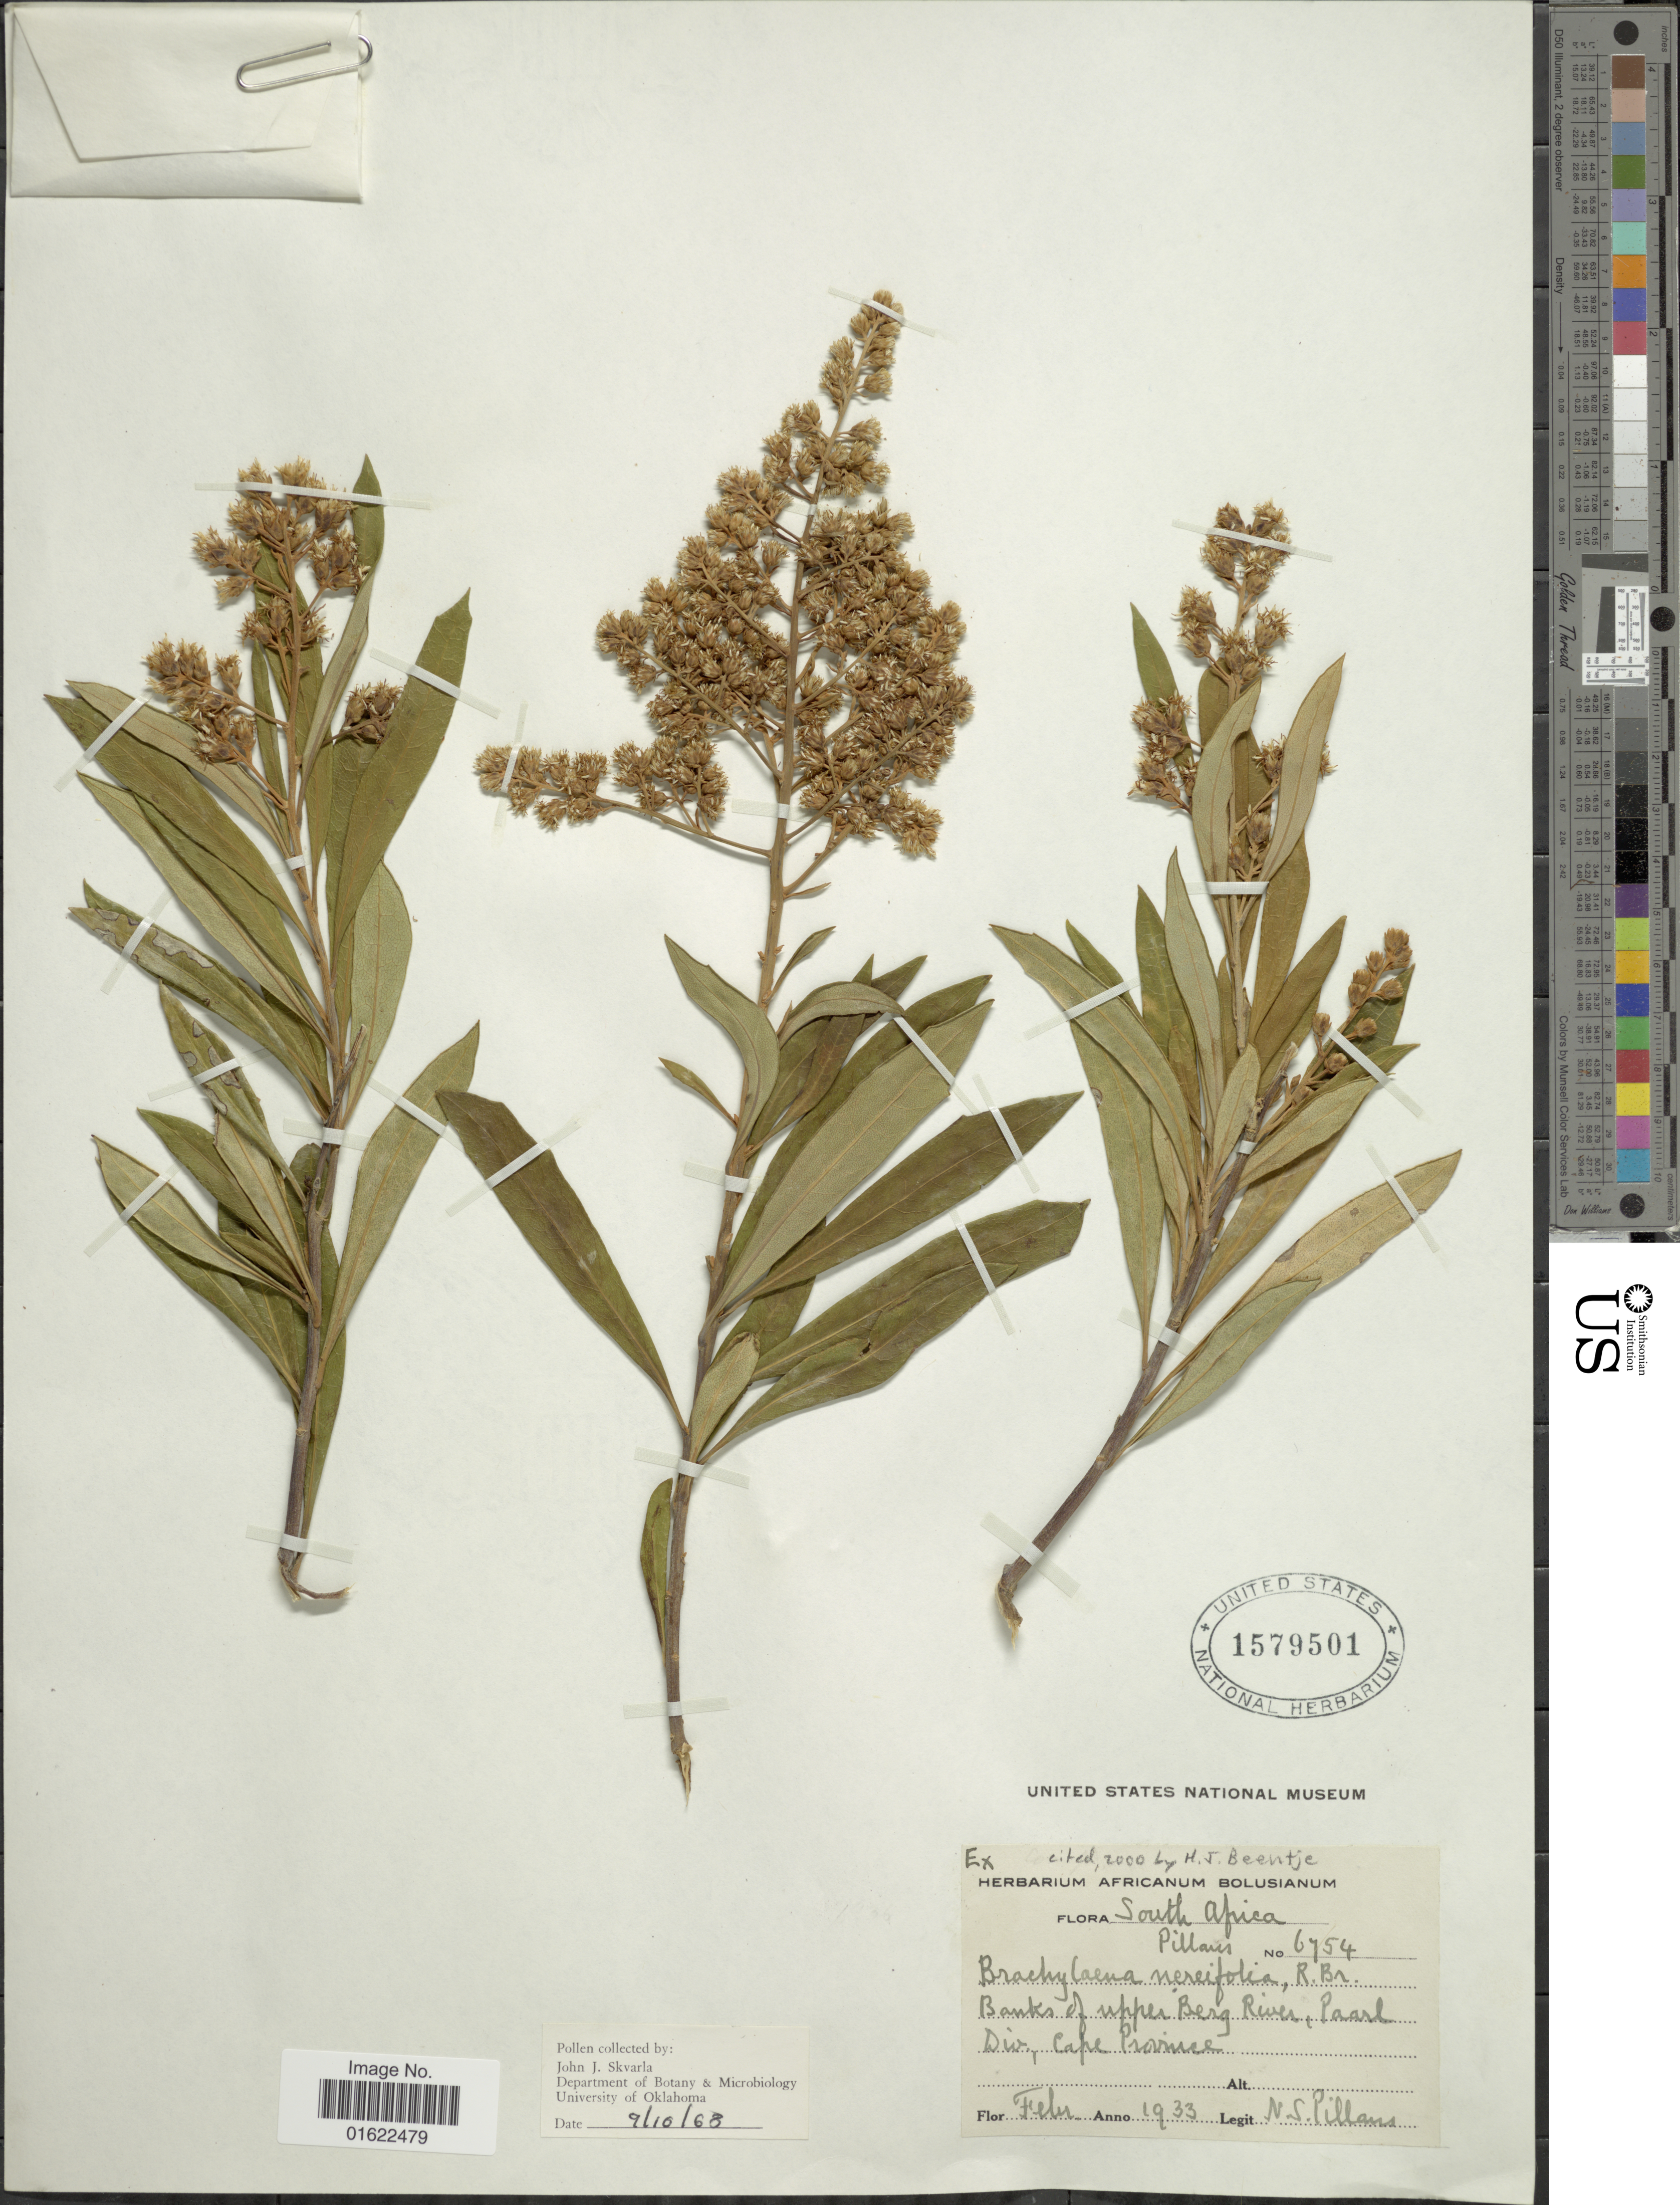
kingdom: Plantae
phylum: Tracheophyta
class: Magnoliopsida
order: Asterales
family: Asteraceae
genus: Brachylaena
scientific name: Brachylaena neriifolia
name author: (L.) R. Br.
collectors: N. S. Pillans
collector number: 6754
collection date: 1933-02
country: South Africa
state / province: Western Cape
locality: Banks of upper Berg River, Paarl Div.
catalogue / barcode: US 1579501